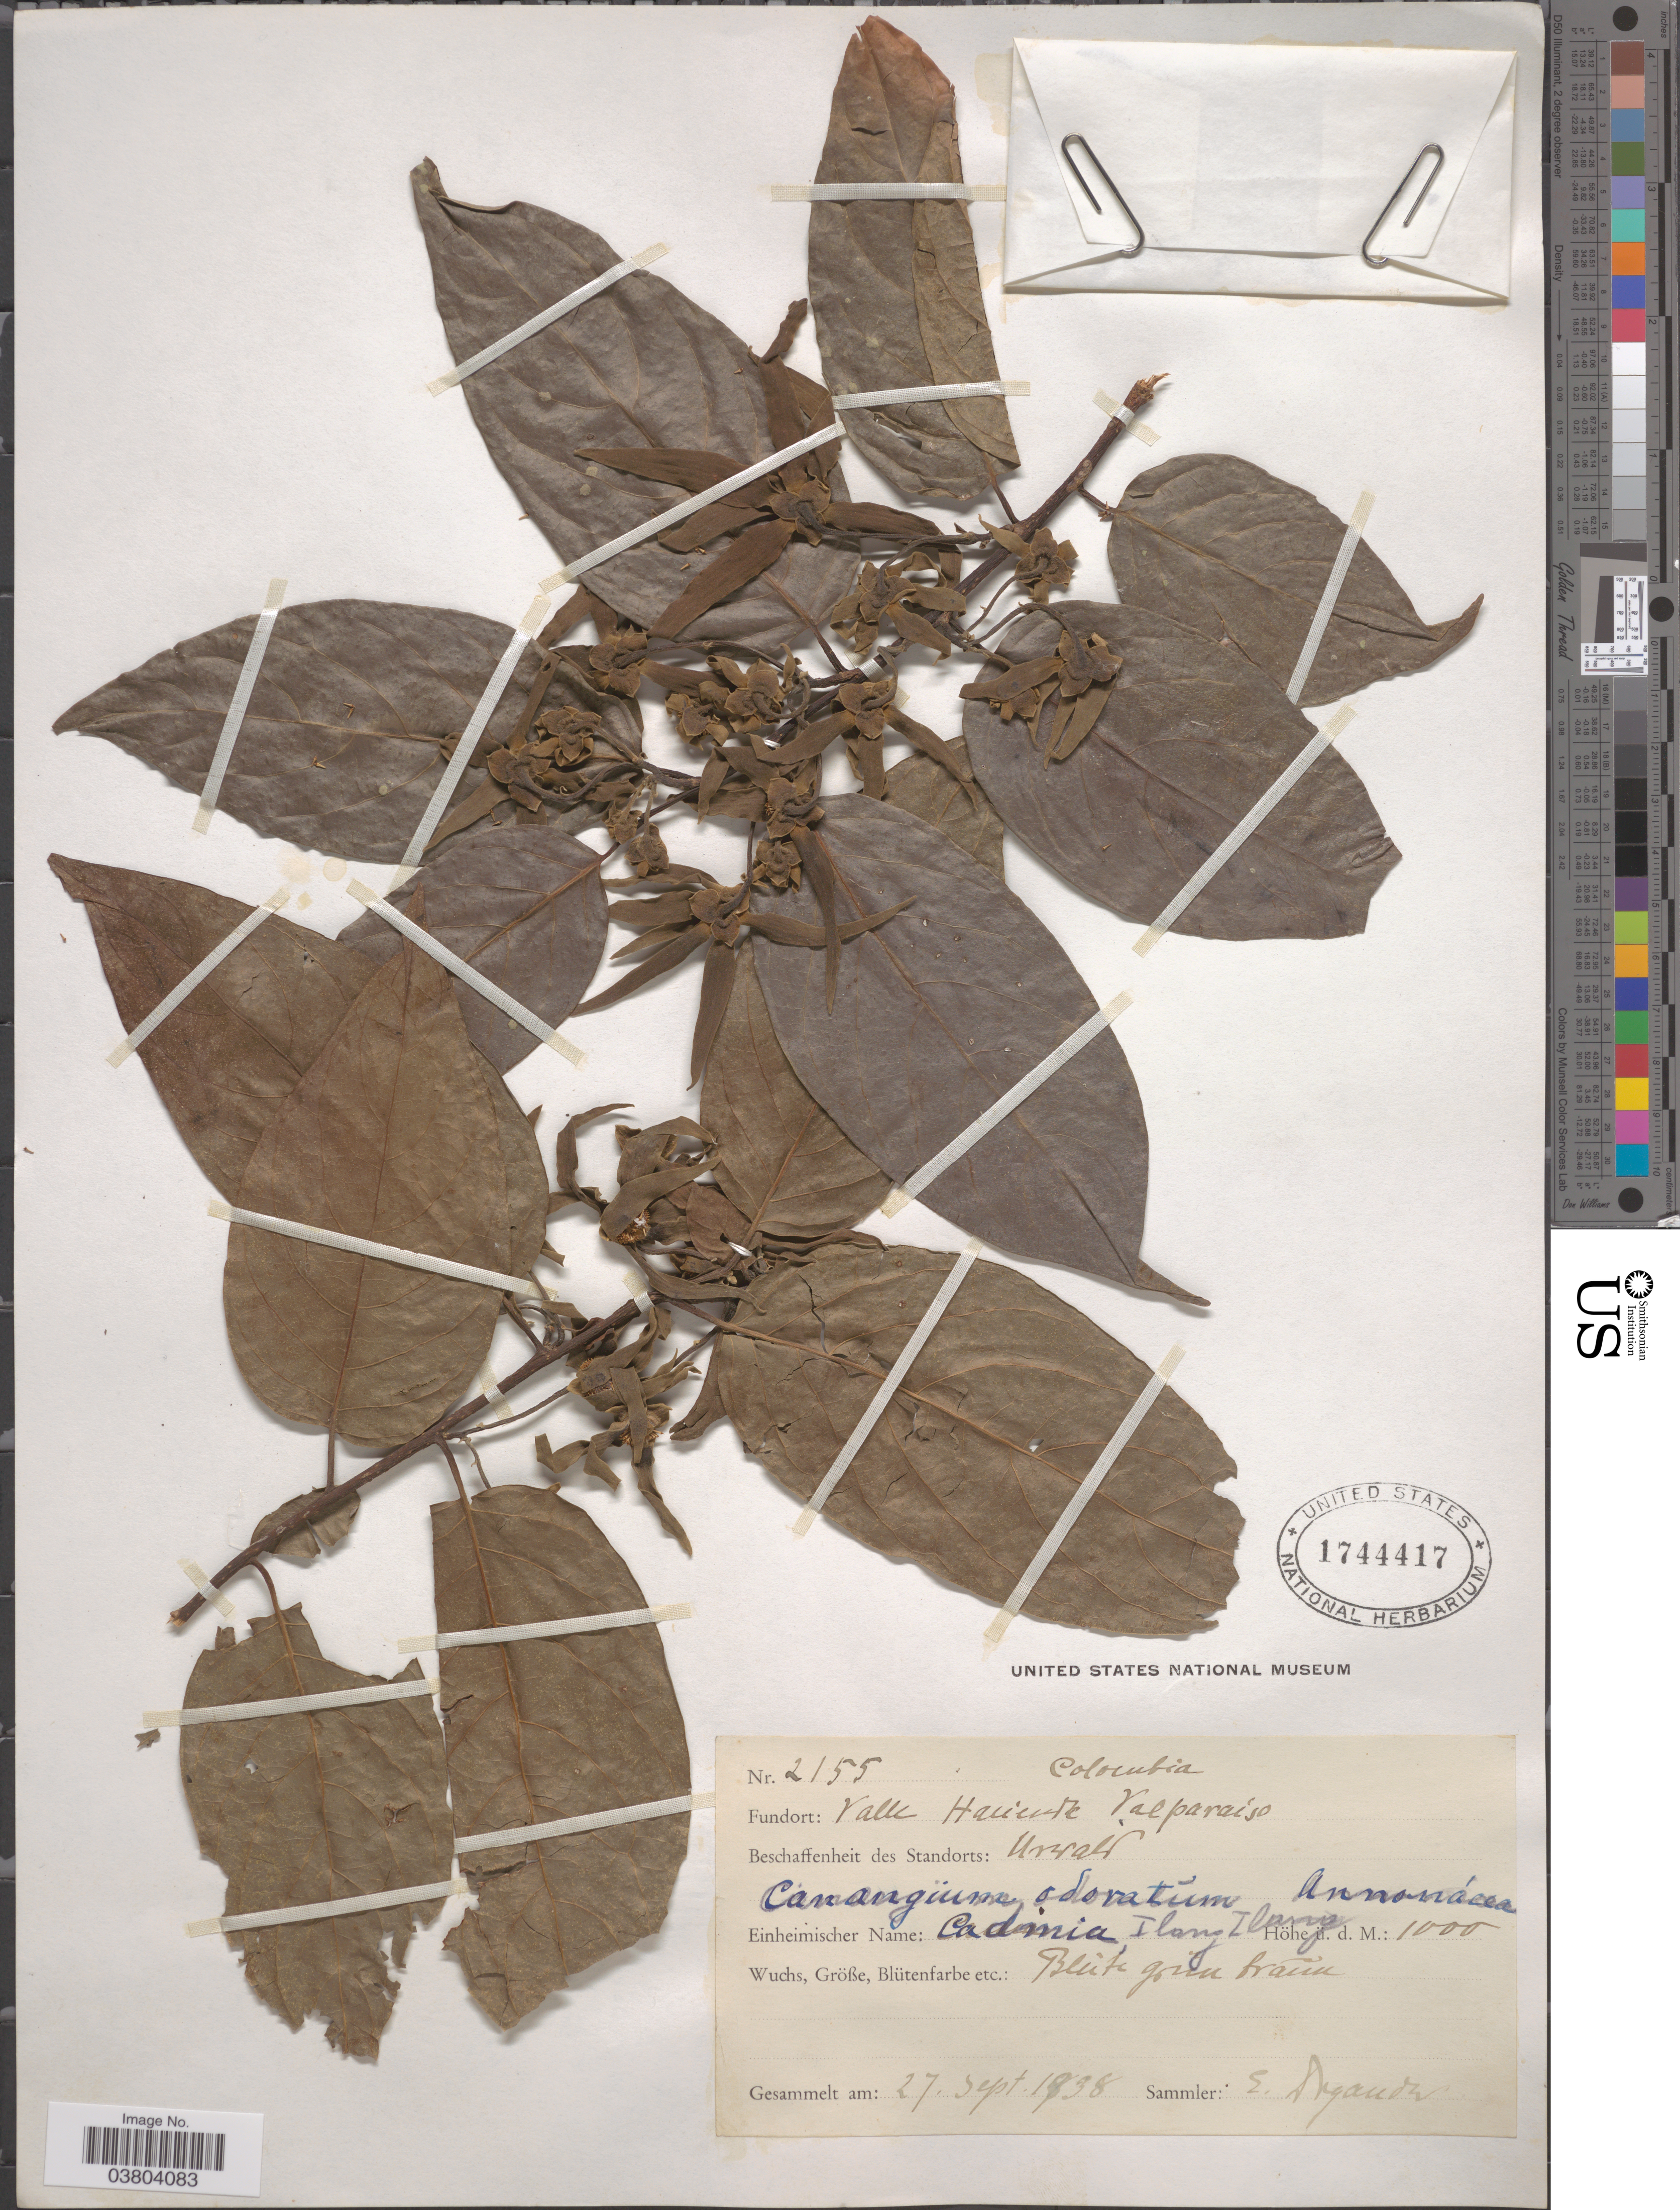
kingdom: Plantae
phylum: Tracheophyta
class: Magnoliopsida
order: Magnoliales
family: Annonaceae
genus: Cananga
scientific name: Cananga sp.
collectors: E. Dryander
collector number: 2155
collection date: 1938-09-27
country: Colombia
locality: Valle haciende Valparaiso.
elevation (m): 1000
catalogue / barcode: US 1744417